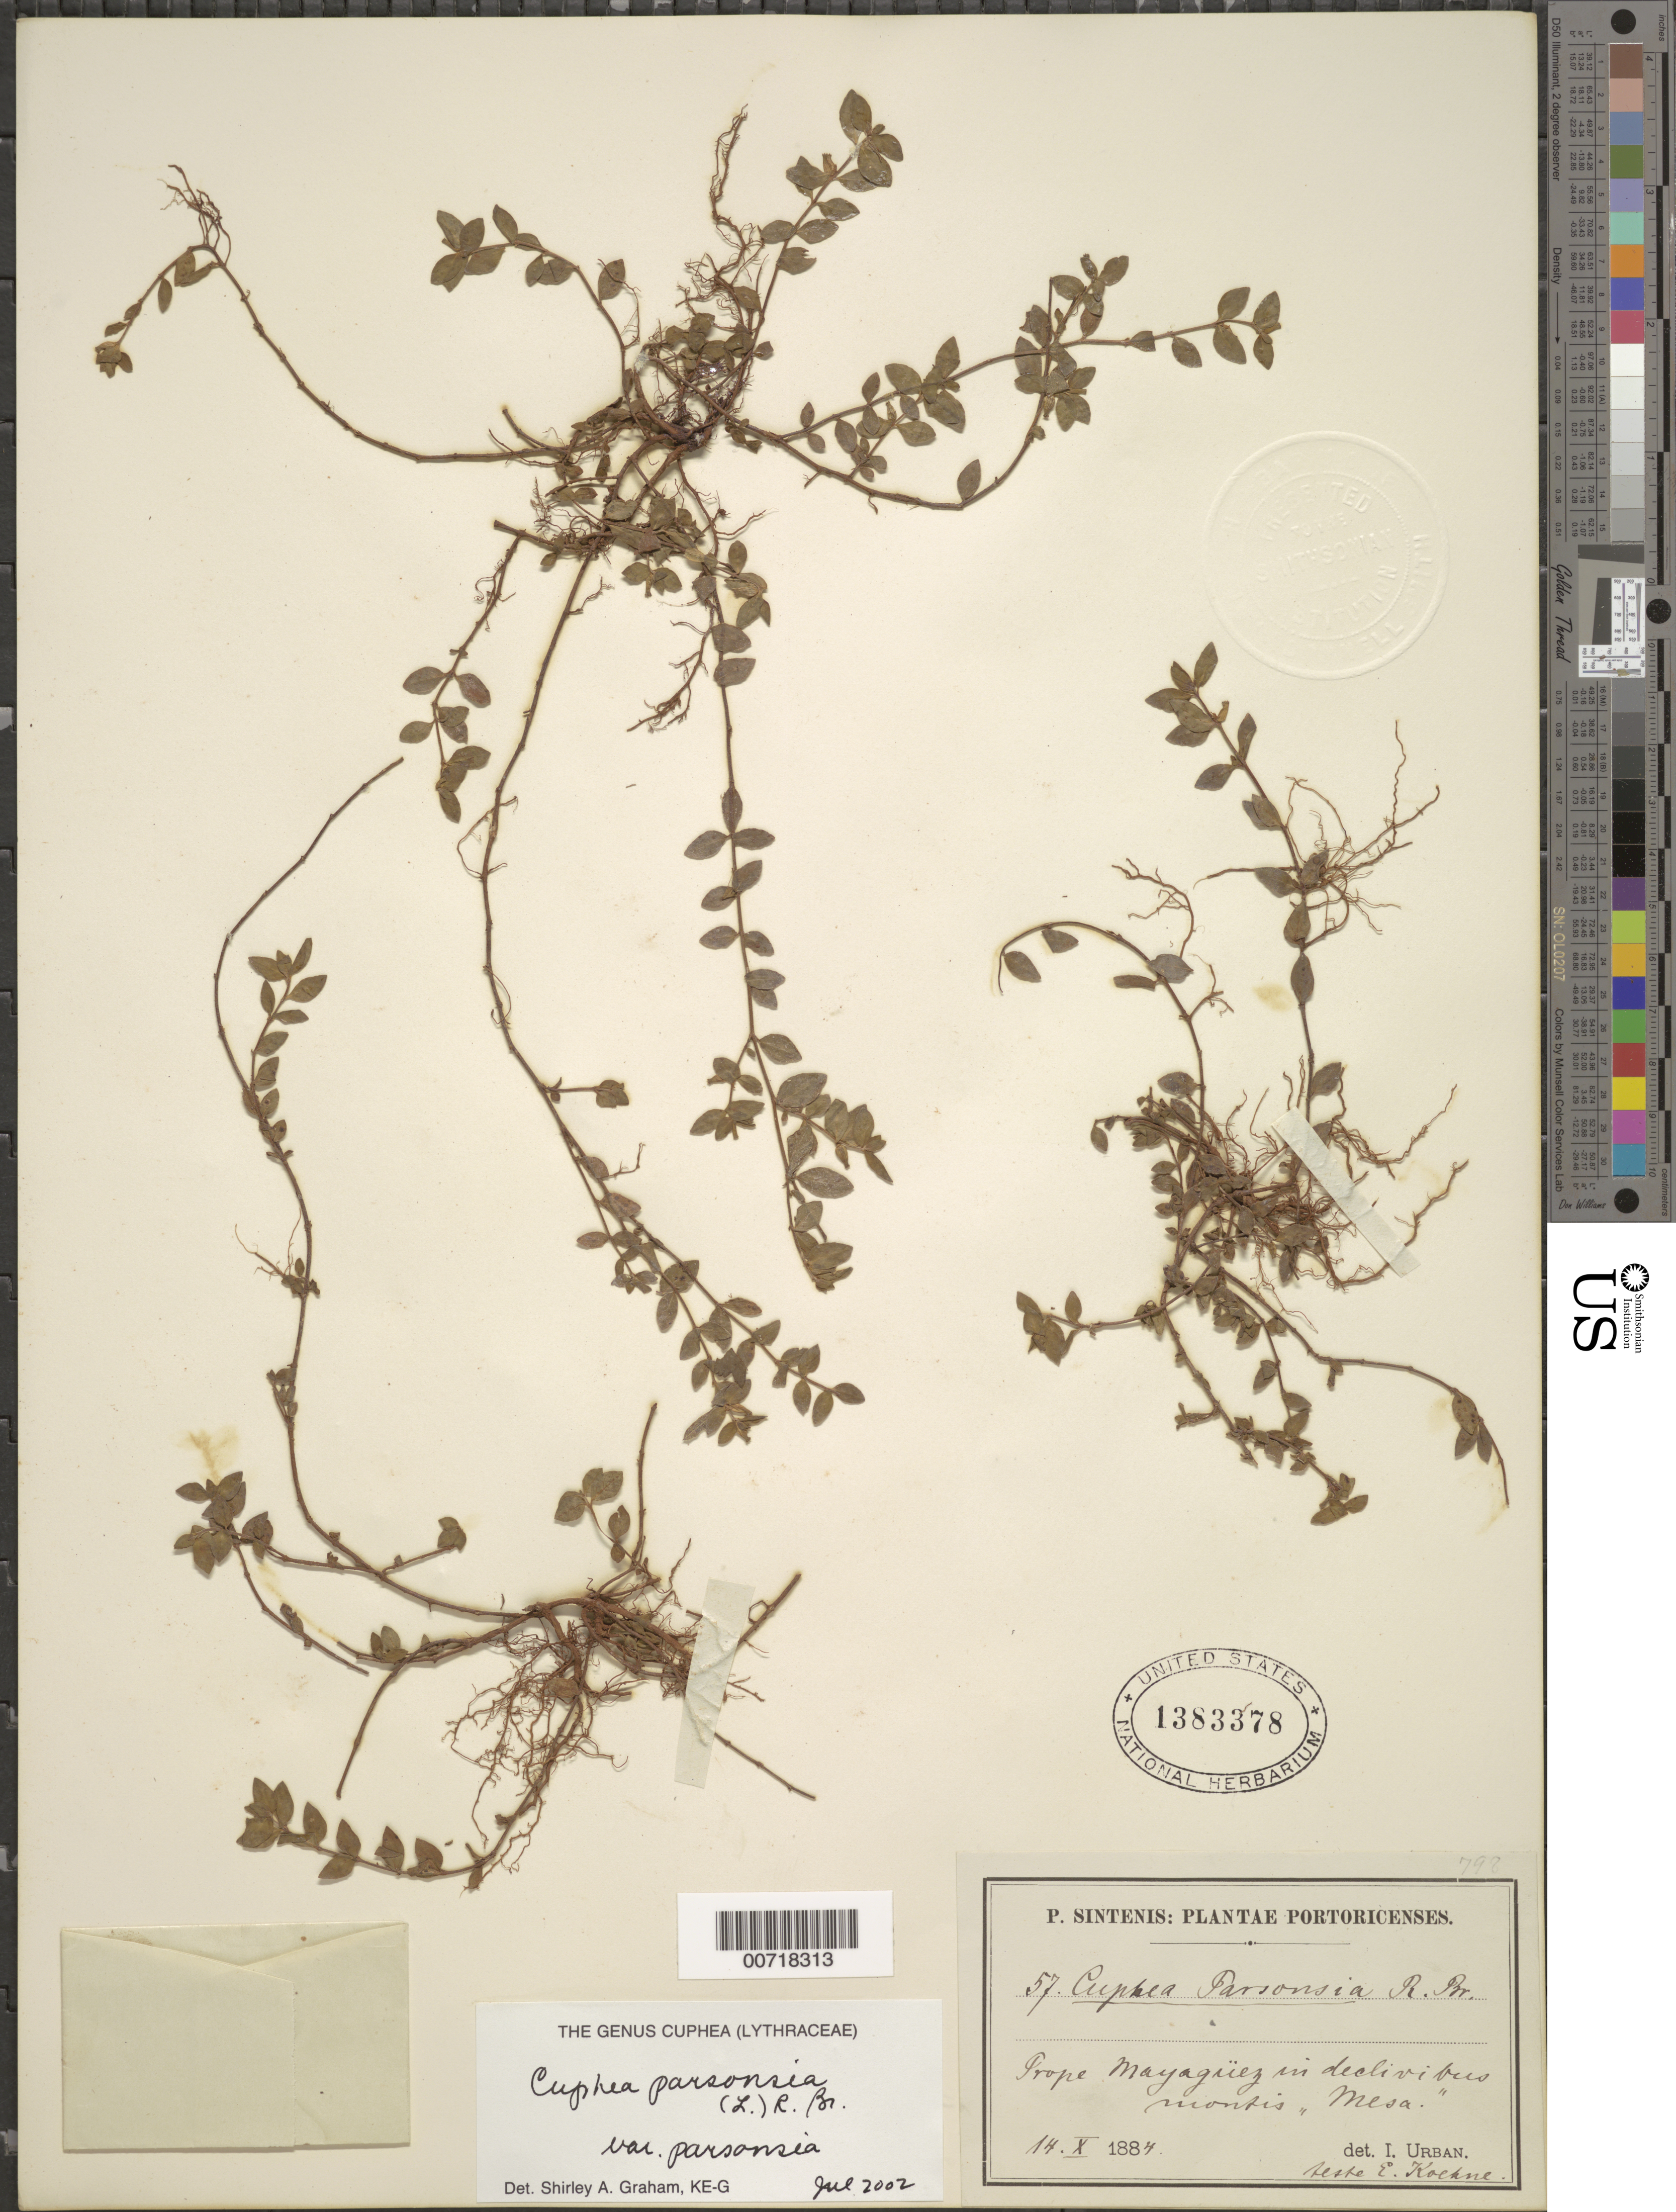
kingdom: Plantae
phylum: Tracheophyta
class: Magnoliopsida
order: Myrtales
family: Lythraceae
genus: Cuphea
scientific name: Cuphea parsonsia var. parsonsia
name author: (L.) R. Br. ex Steud.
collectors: P. Sintenis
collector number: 57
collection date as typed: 14 Oct 1884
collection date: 1884-10-14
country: Puerto Rico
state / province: Mayagüez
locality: Prope Mayaguez.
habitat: In declivibus montis Mesa.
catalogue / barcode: US 1382278